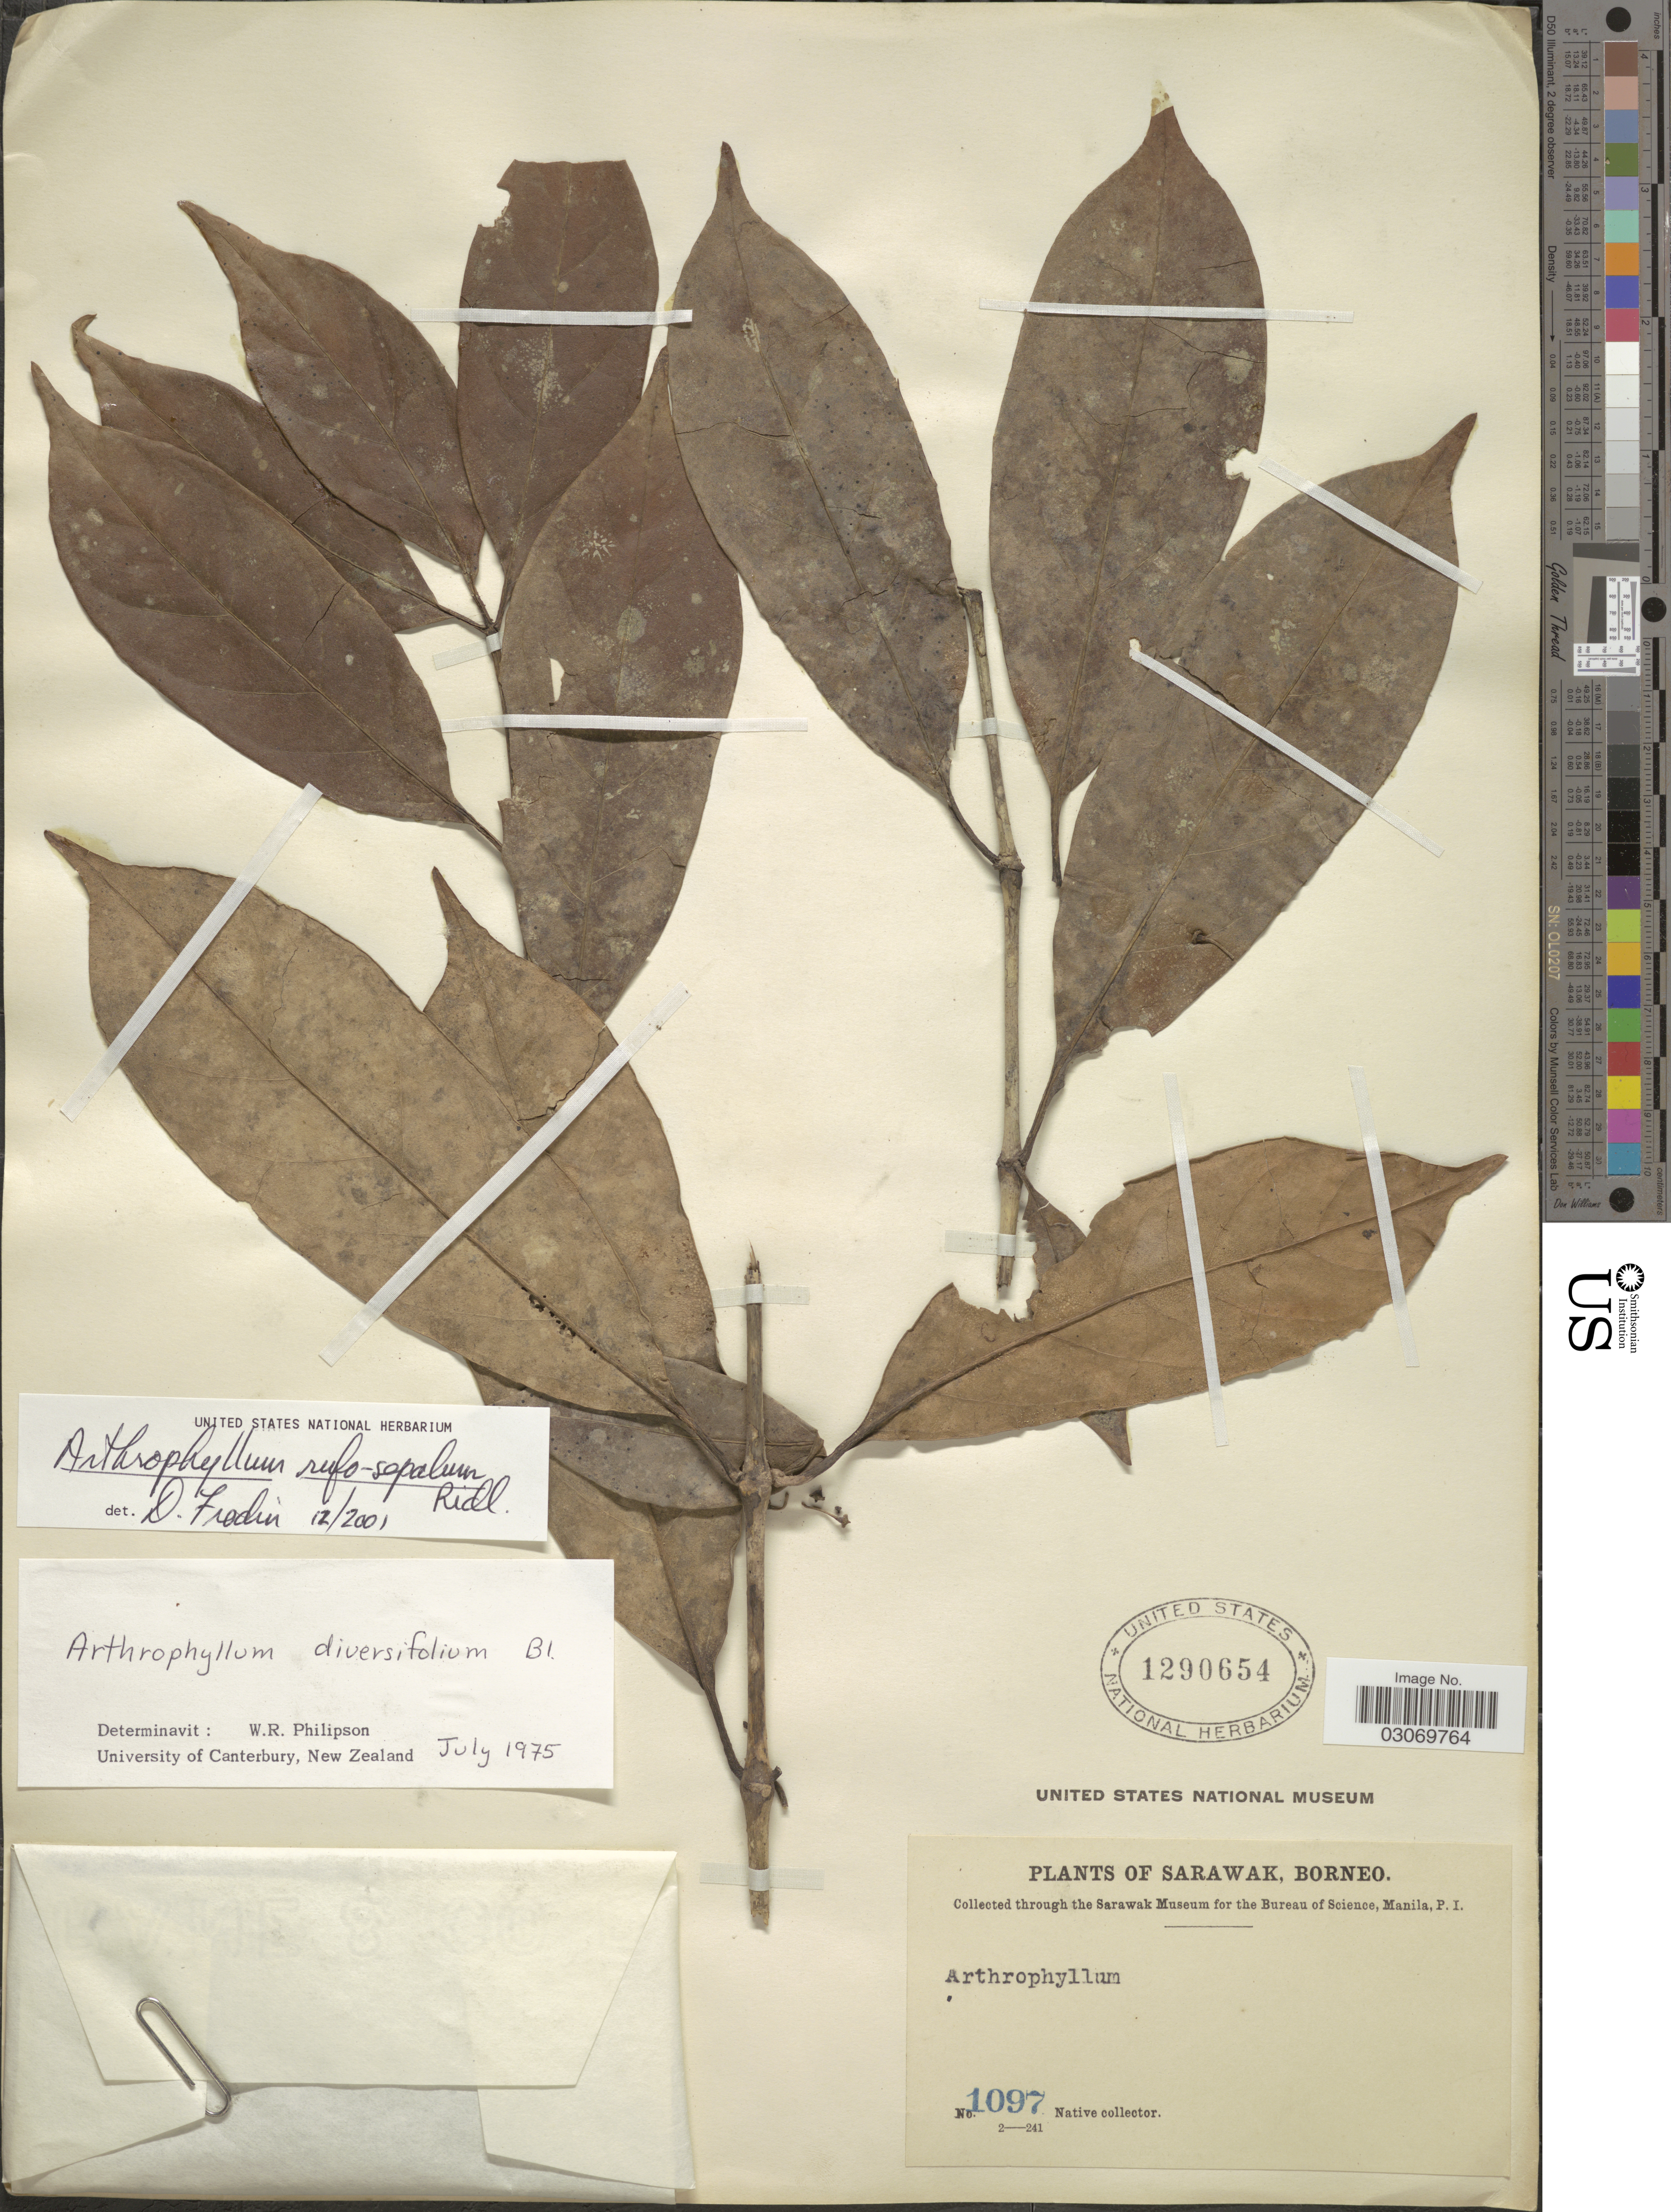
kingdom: Plantae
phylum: Tracheophyta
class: Magnoliopsida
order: Apiales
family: Araliaceae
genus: Arthrophyllum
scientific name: Arthrophyllum rufosepalum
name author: Ridl.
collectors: Native collector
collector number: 1097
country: Malaysia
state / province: Sarawak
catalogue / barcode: US 1290654